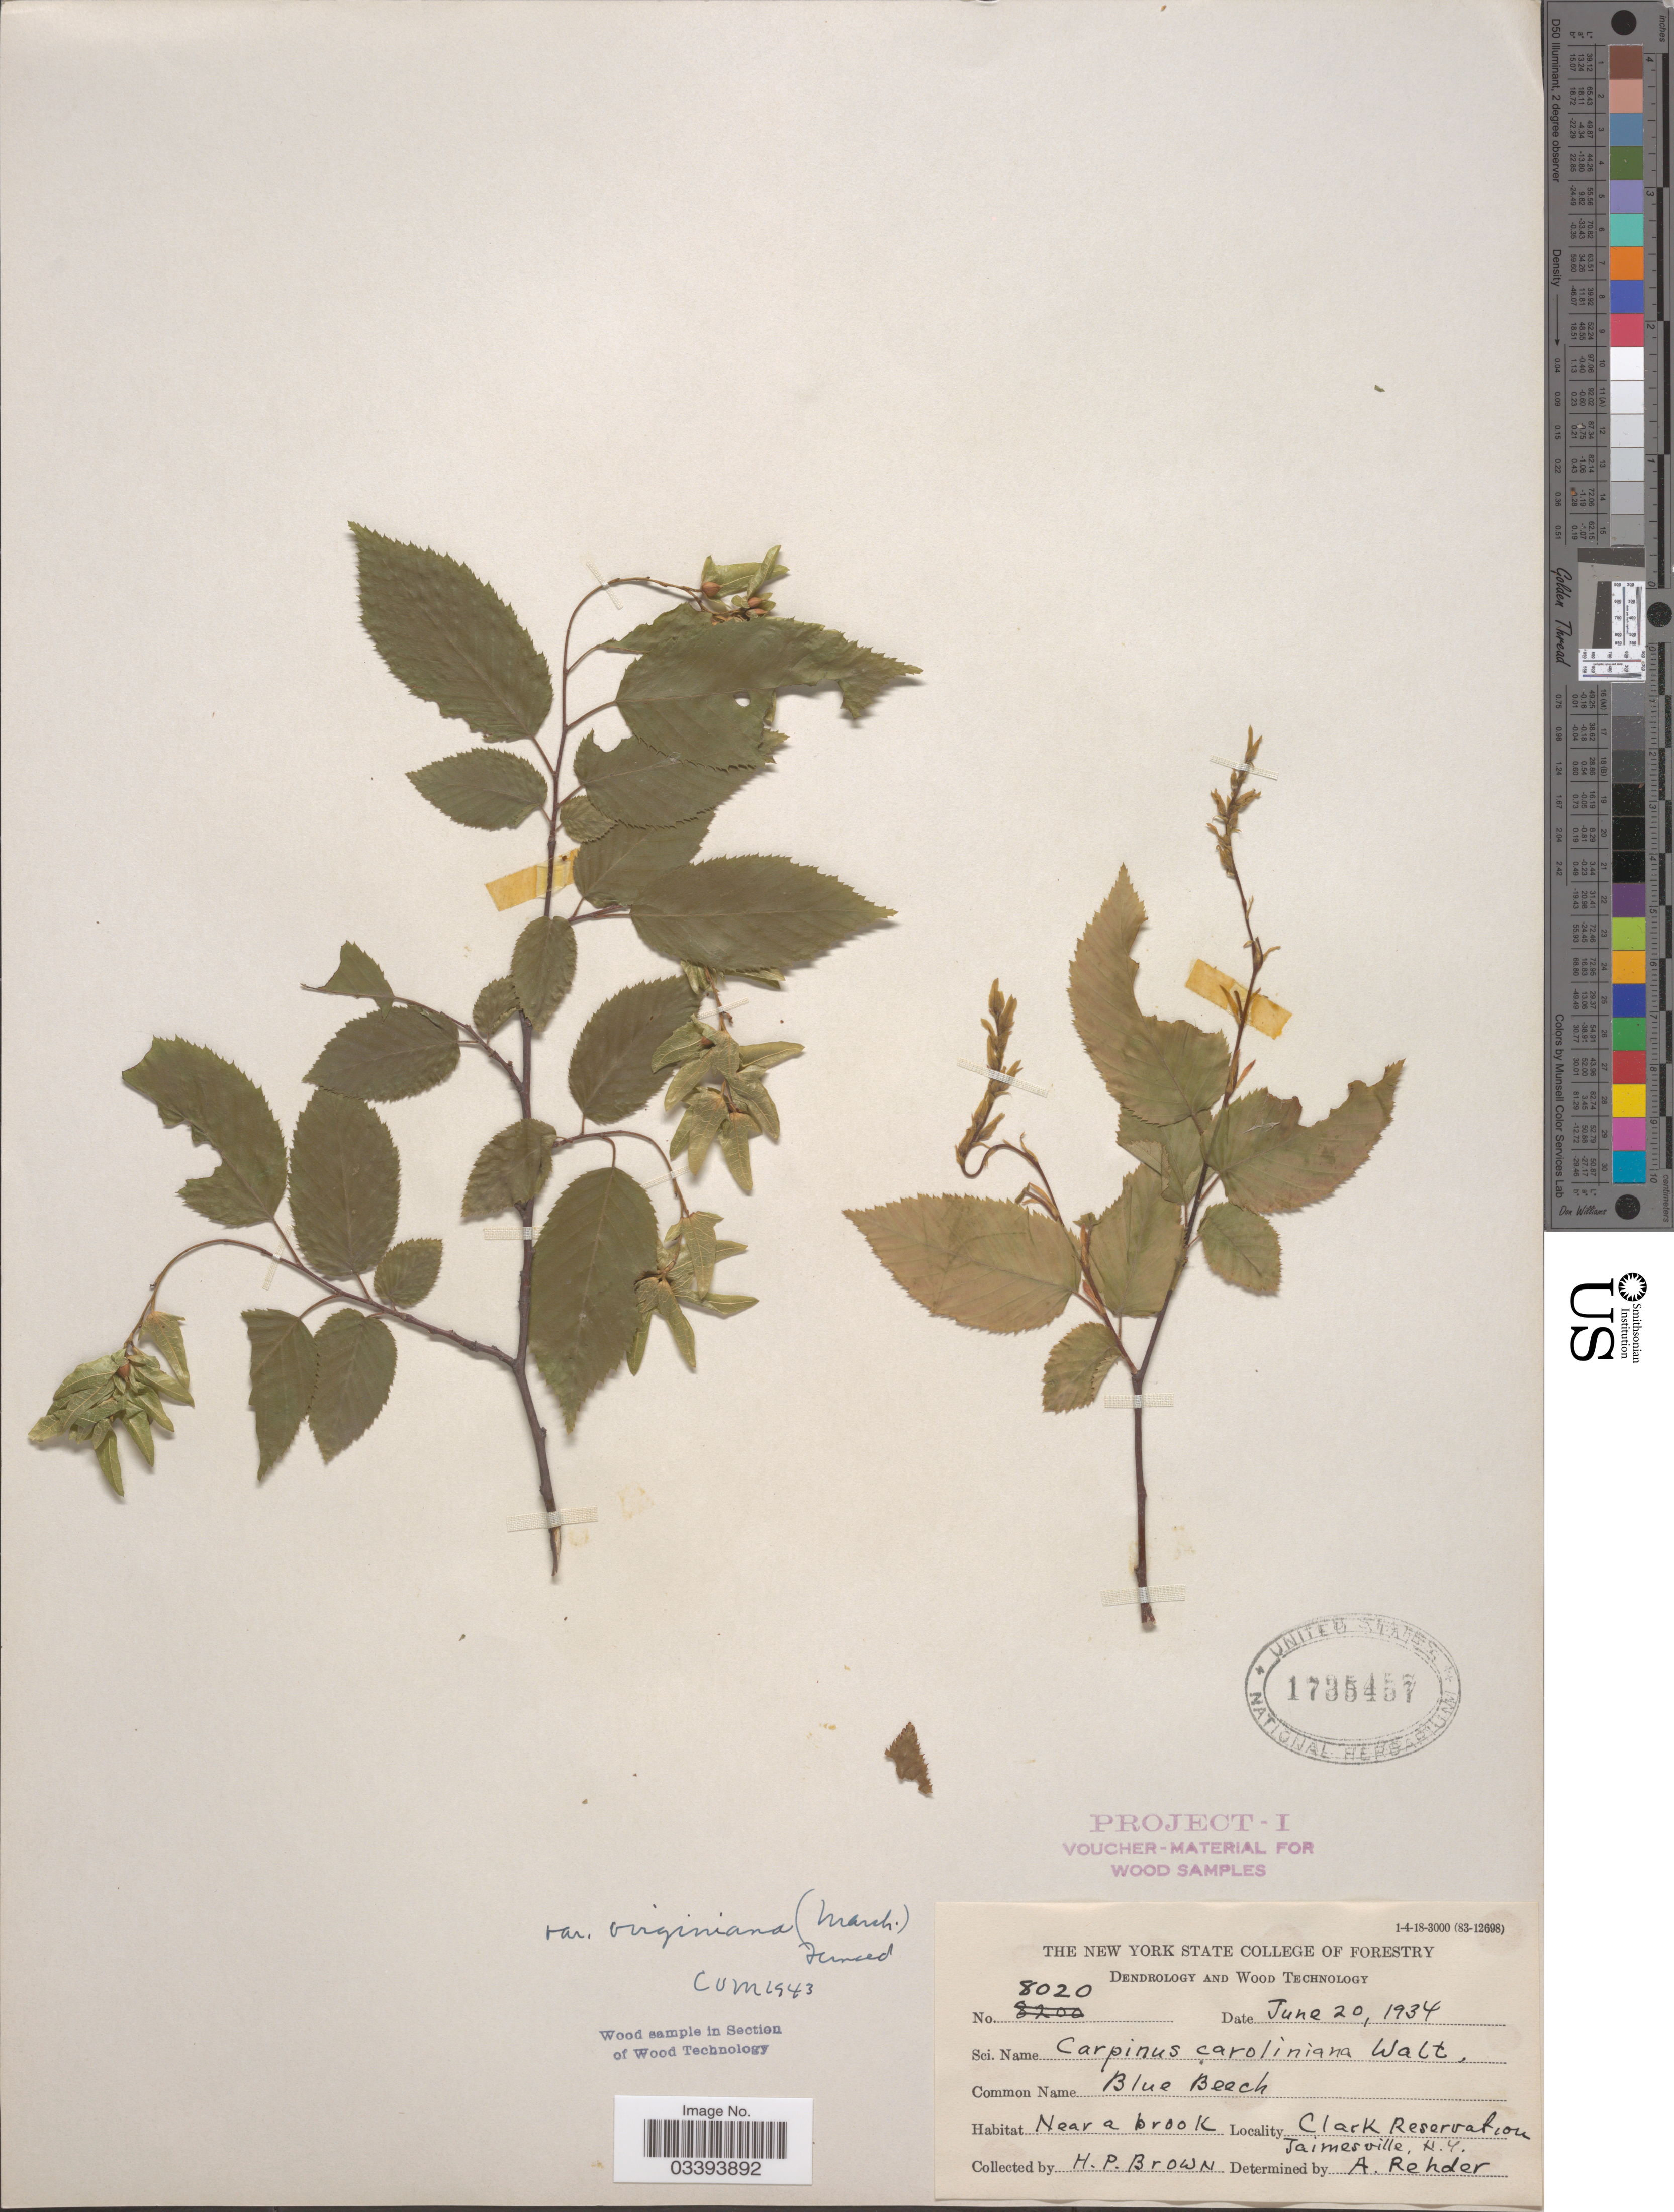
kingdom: Plantae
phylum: Tracheophyta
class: Magnoliopsida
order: Fagales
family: Betulaceae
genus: Carpinus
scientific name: Carpinus caroliniana subsp. virginiana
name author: (Marshall) Furlow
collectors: H. P. Brown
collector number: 8020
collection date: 1934-06-20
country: United States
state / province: New York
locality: Near a brook. Clark Reservation Jaimesville.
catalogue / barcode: US 1735457